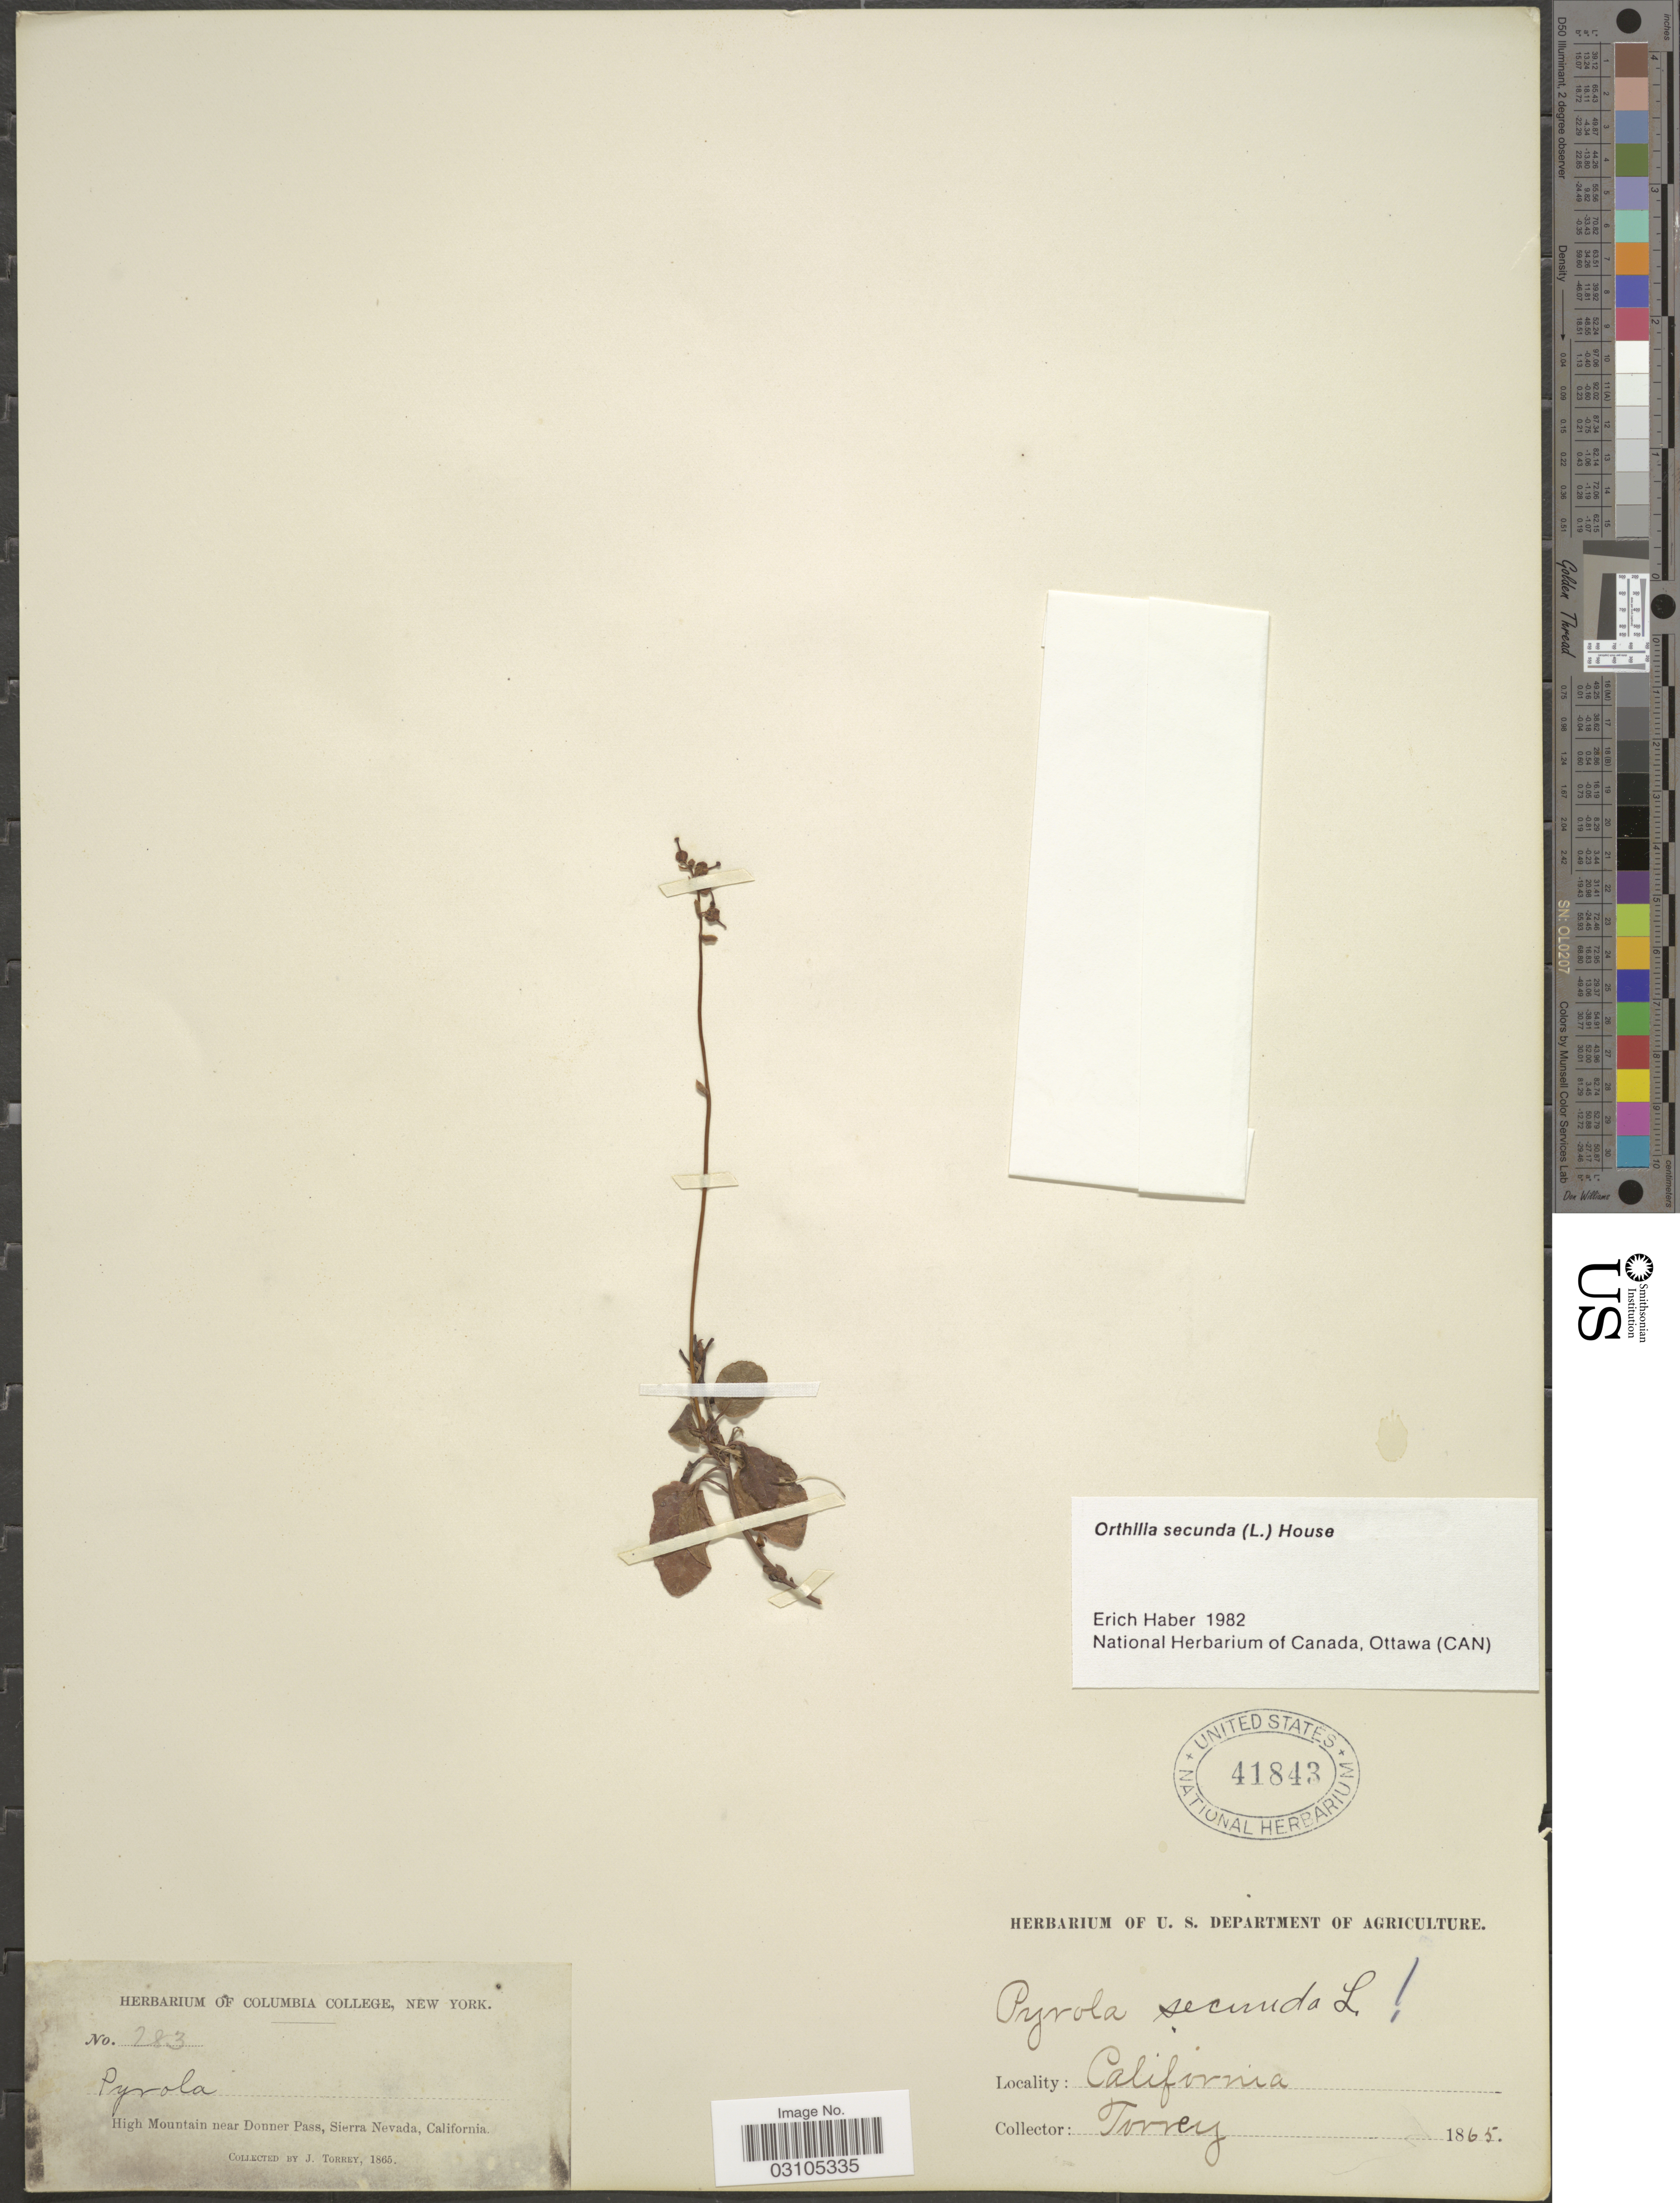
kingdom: Plantae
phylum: Tracheophyta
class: Magnoliopsida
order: Ericales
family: Ericaceae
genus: Orthilia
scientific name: Orthilia secunda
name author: (L.) House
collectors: J. Torrey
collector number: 283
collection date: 1865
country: United States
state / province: California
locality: High Mountain near Donner Pass, Sierra Nevada.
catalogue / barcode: US 41843